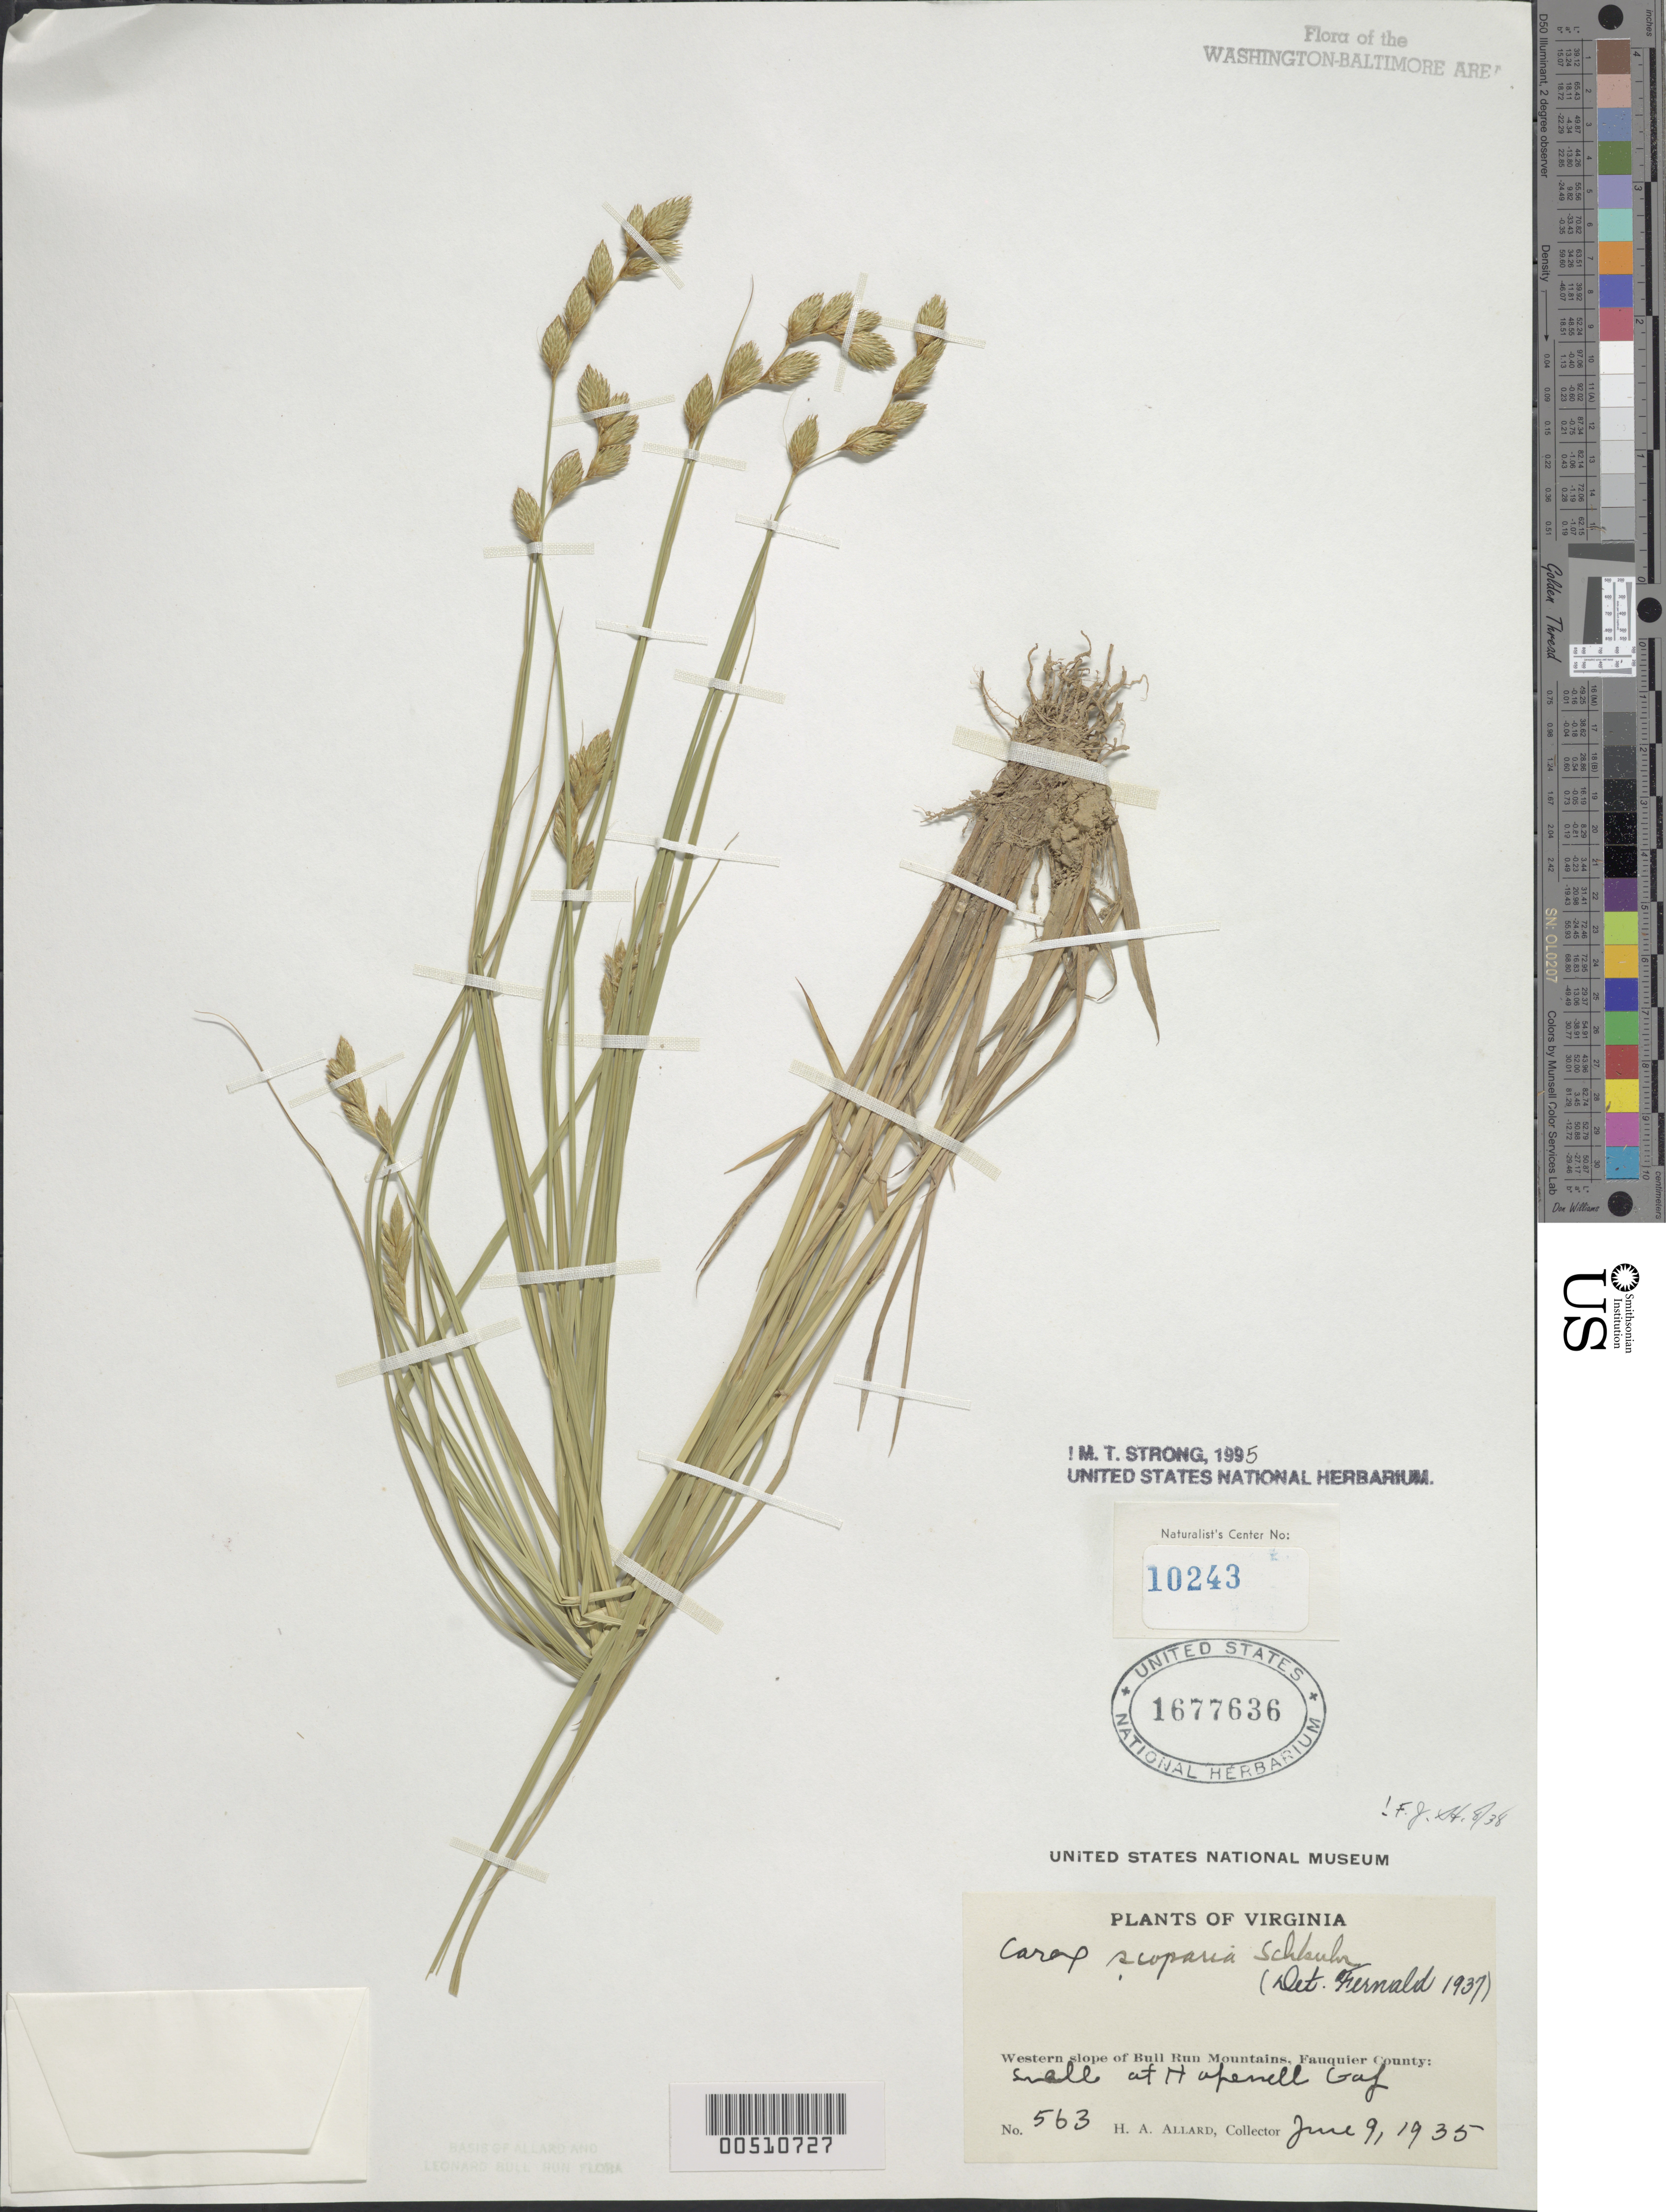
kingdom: Plantae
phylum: Tracheophyta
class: Liliopsida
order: Poales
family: Cyperaceae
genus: Carex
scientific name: Carex scoparia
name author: Schkuhr ex Willd.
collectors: H. A. Allard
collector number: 563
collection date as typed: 09 Jun 1935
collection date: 1935-06-09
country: United States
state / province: Virginia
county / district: Fauquier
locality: At Hopewell Gap, W slope of Bull Run Mts. Bull Run Mts.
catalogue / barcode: US 1677636